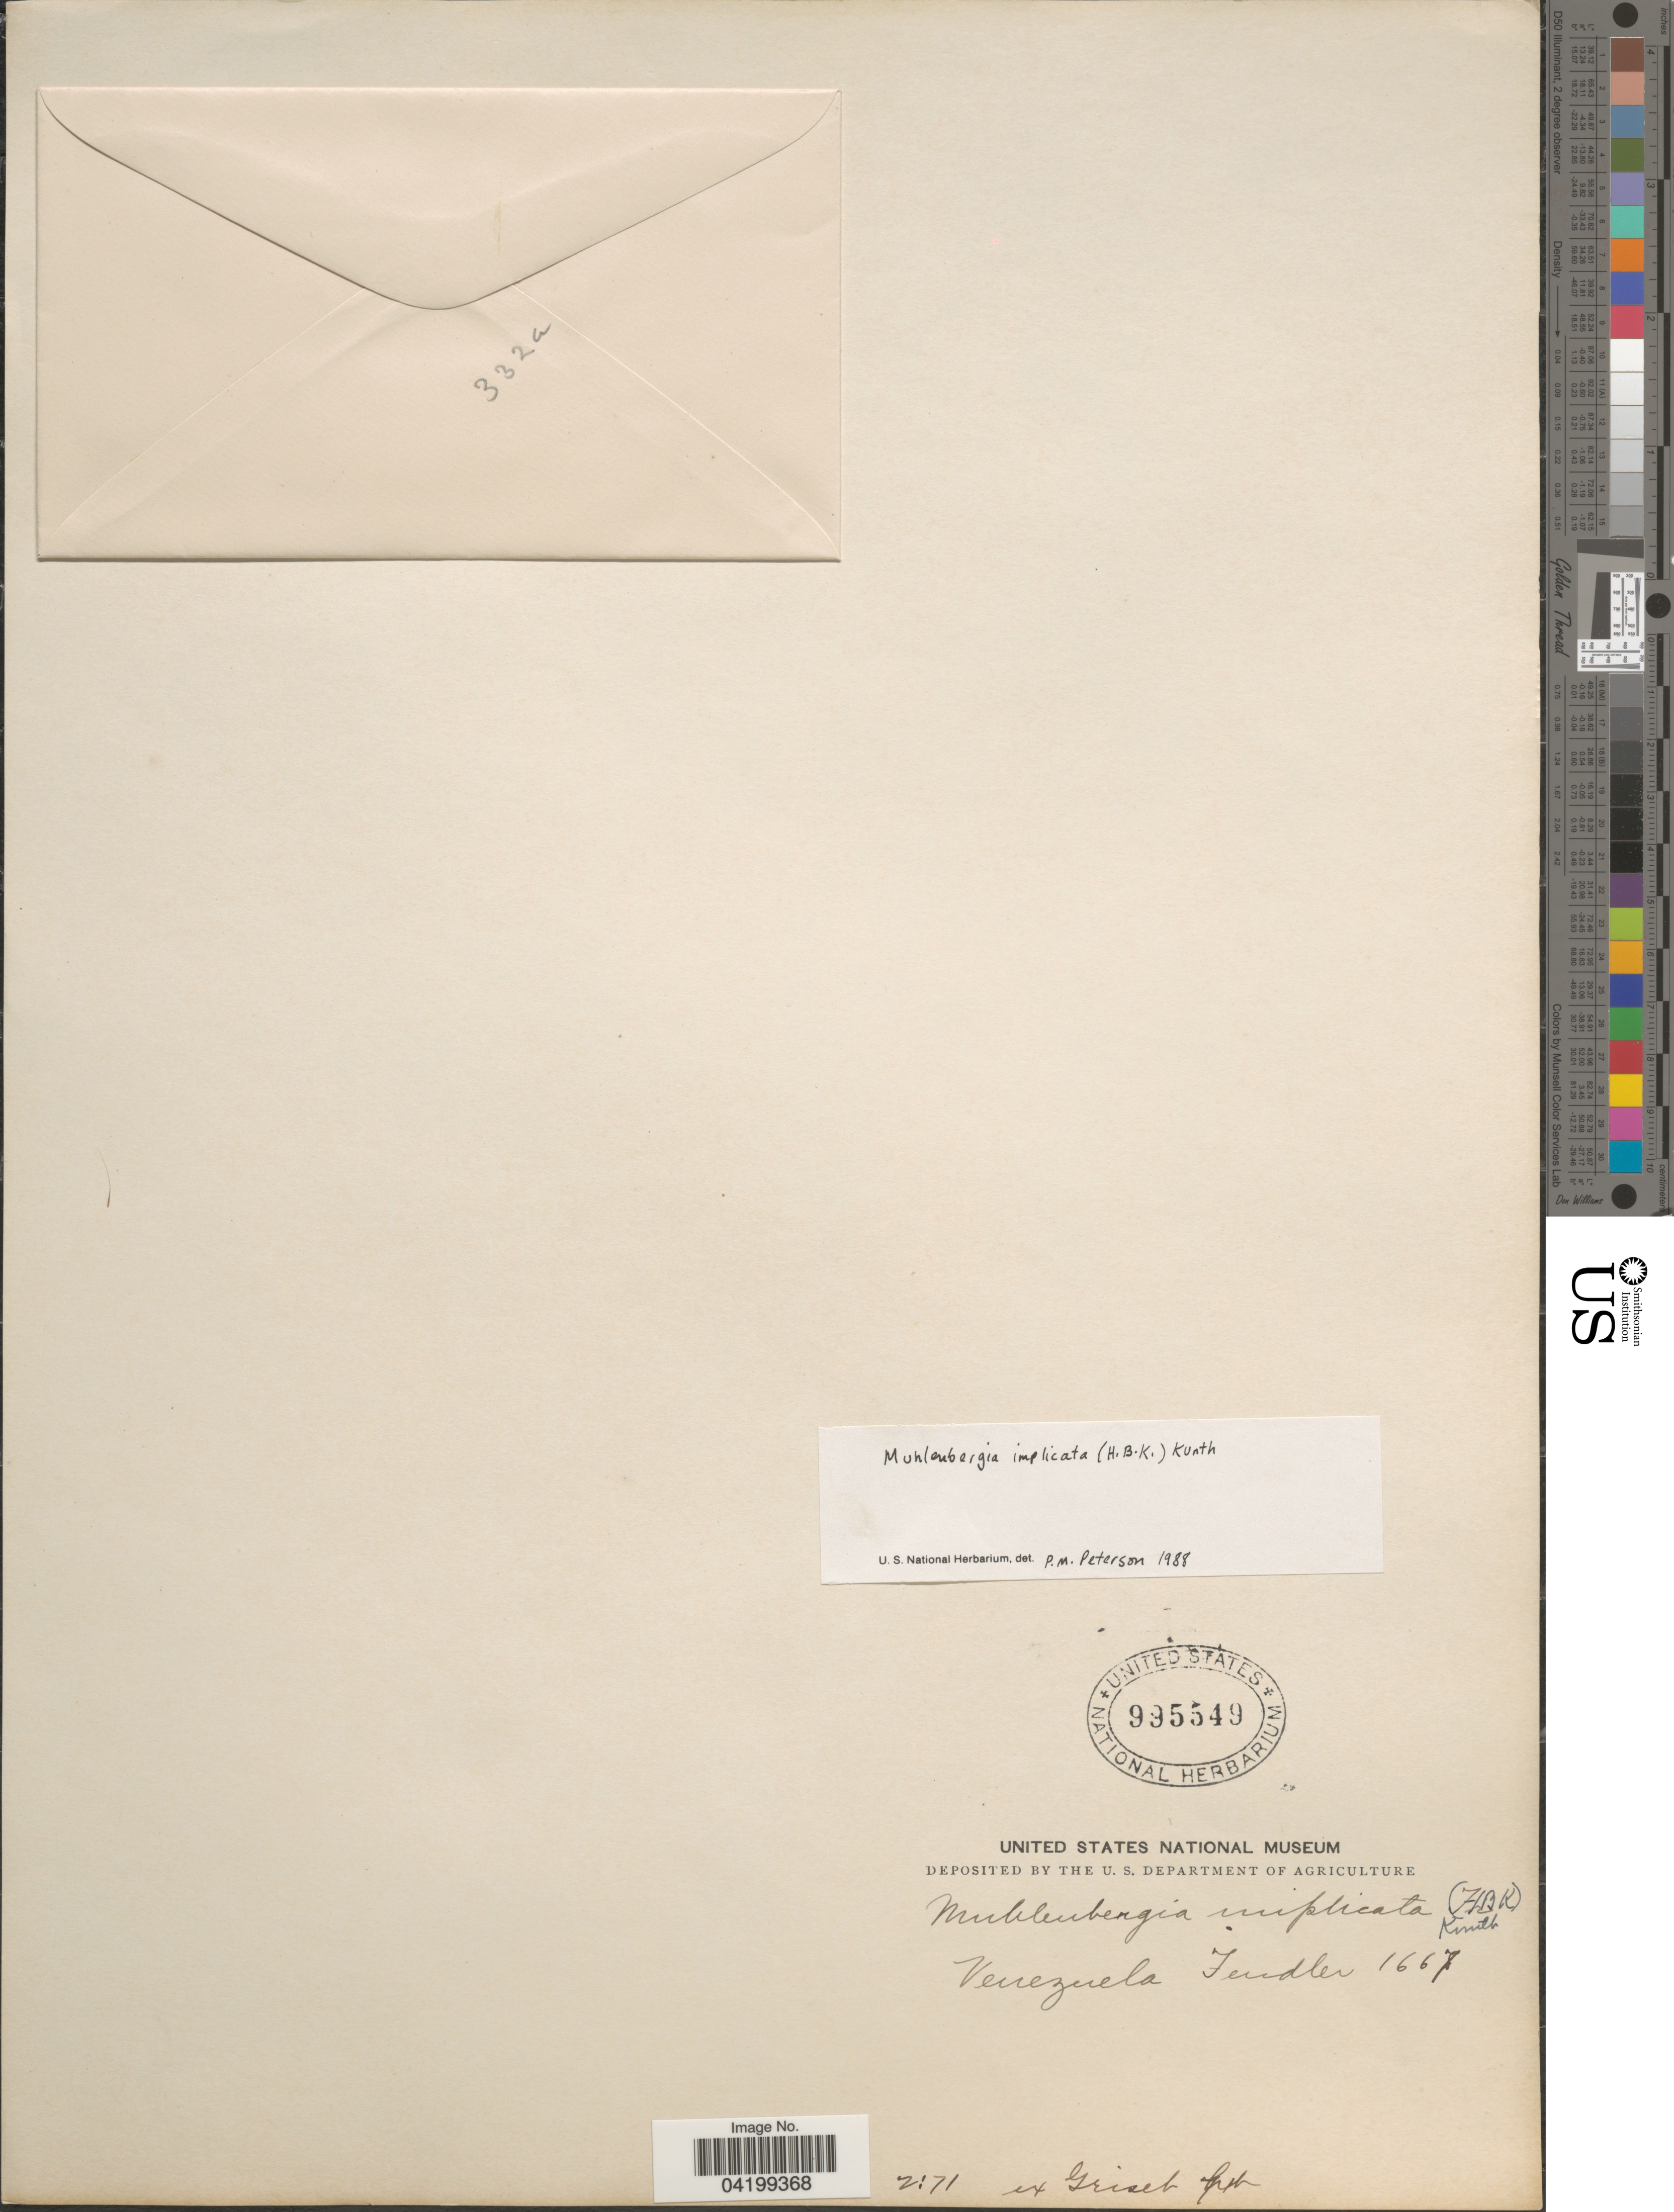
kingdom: Plantae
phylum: Tracheophyta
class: Liliopsida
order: Poales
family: Poaceae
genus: Muhlenbergia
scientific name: Muhlenbergia implicata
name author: (Kunth) Trin.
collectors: -. Fendler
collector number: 1667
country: Venezuela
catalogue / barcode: US 995549